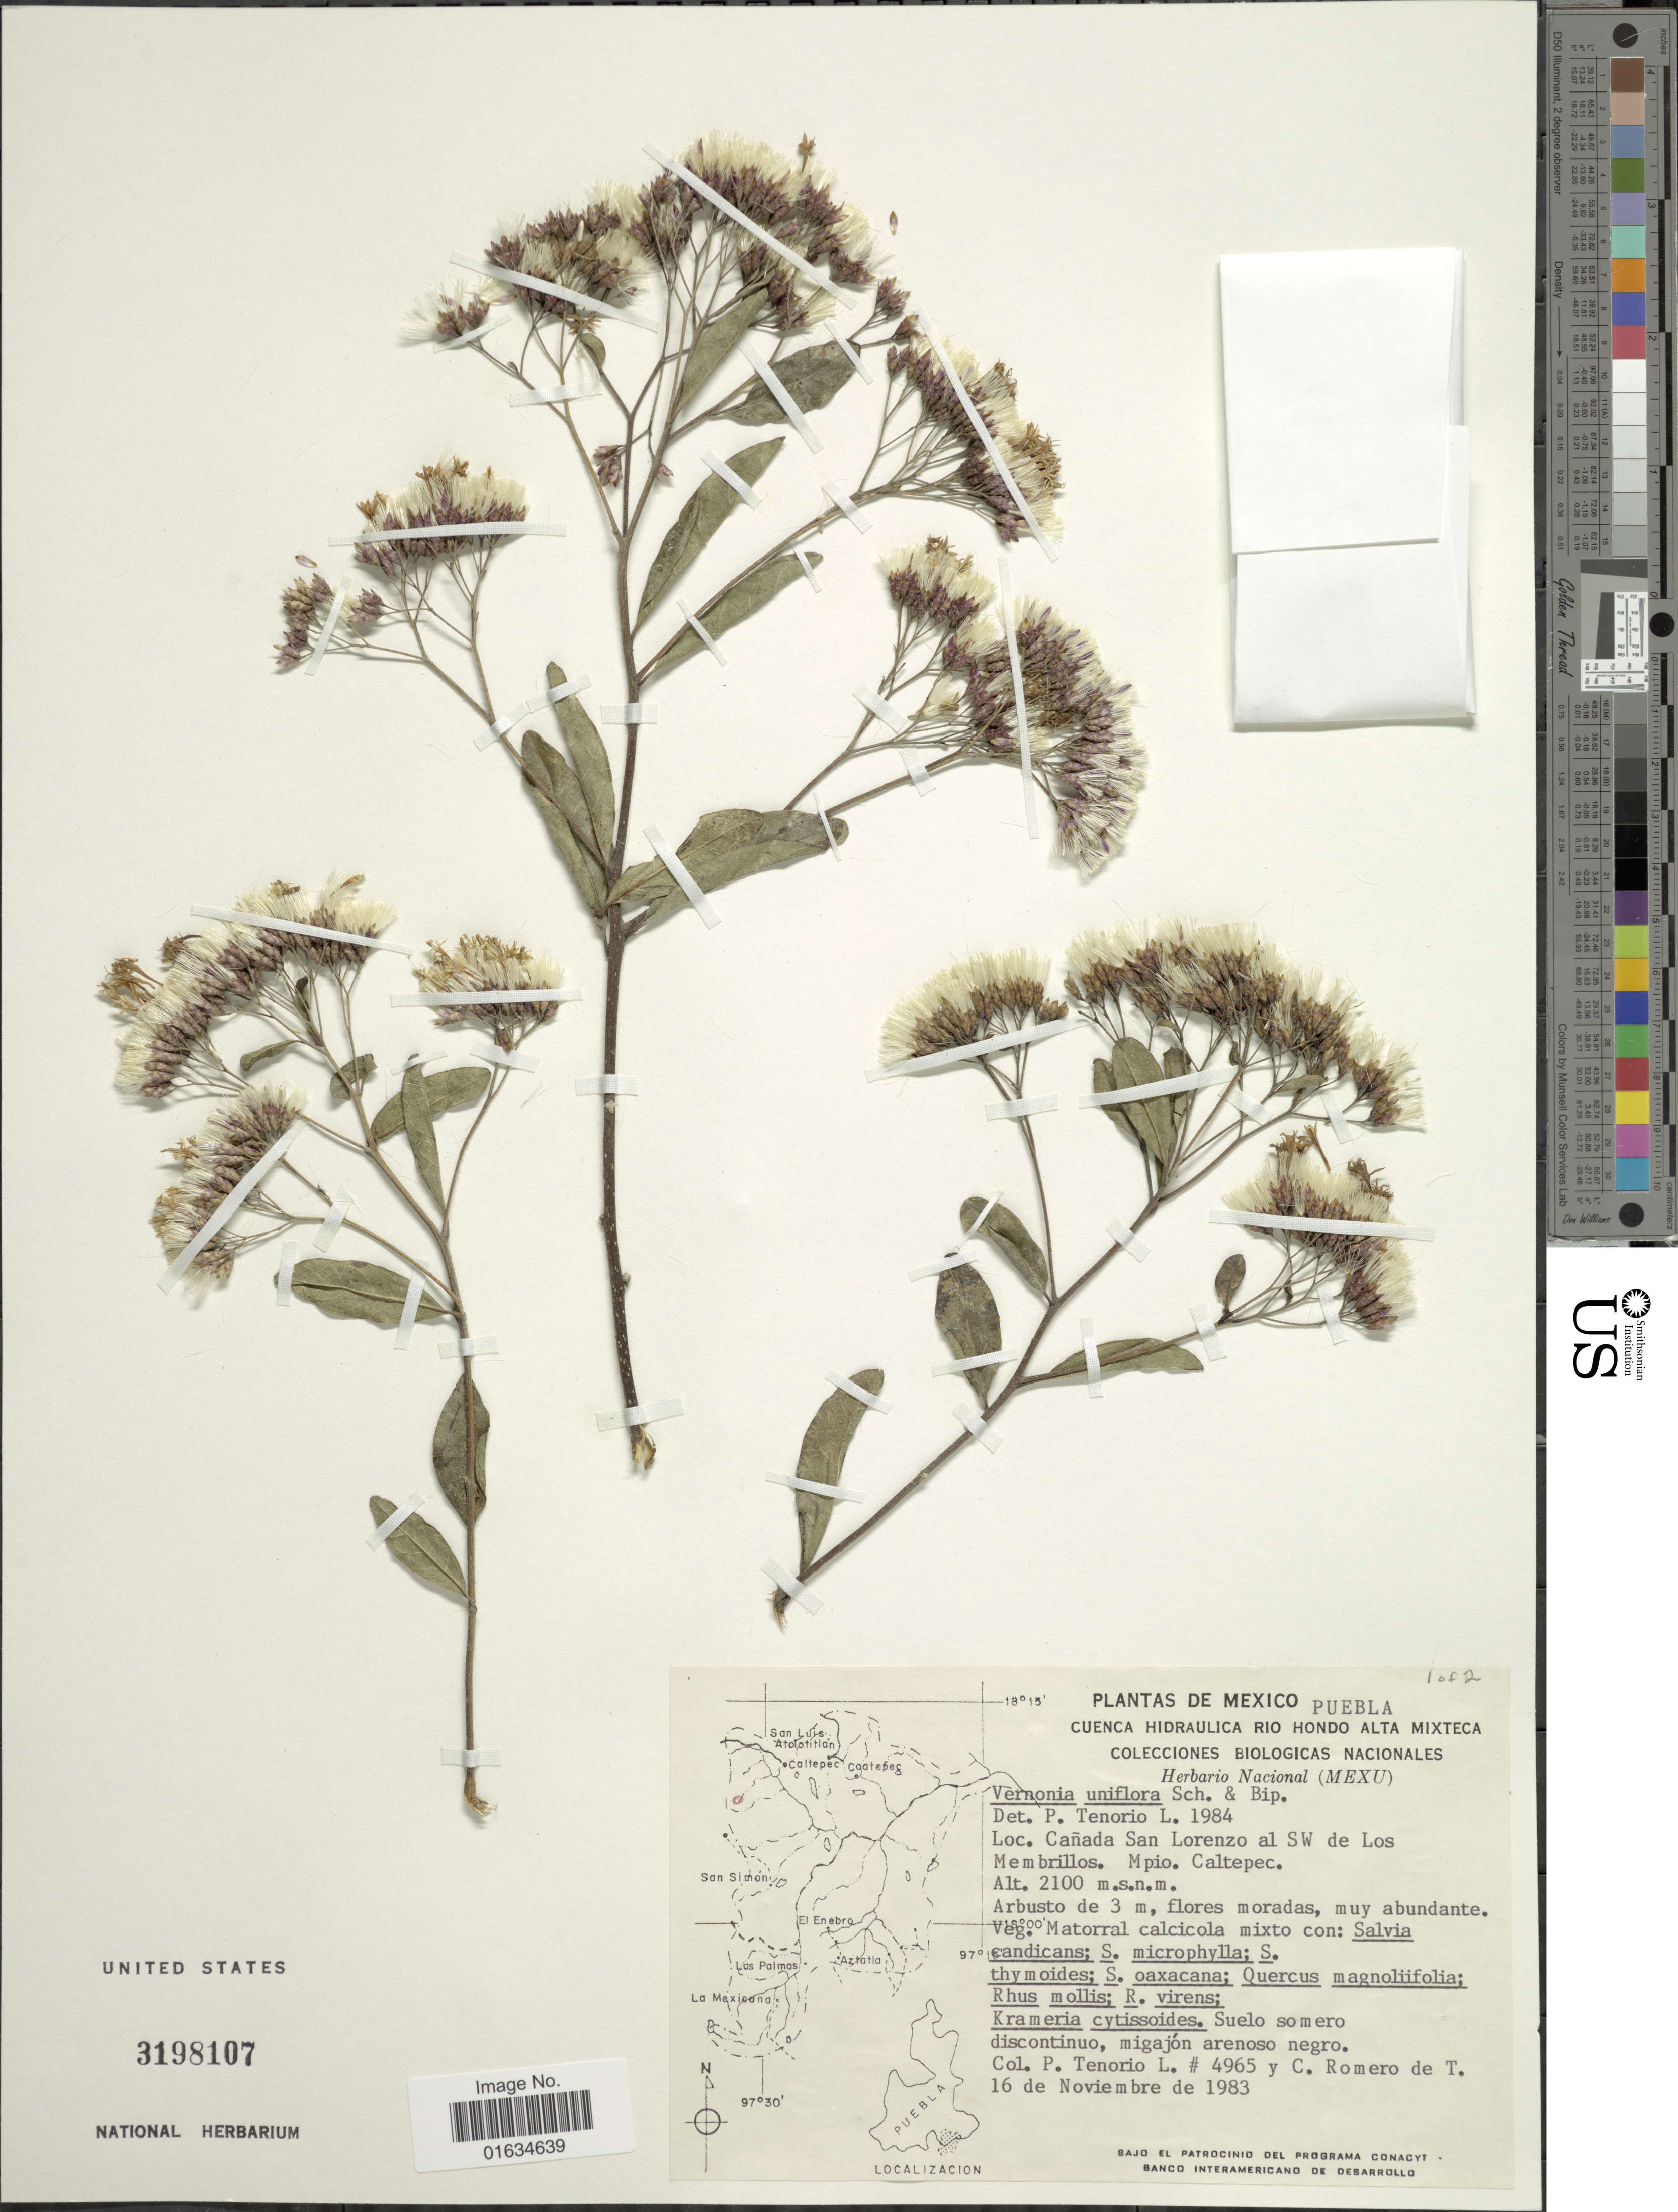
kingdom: Plantae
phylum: Tracheophyta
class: Magnoliopsida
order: Asterales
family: Asteraceae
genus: Critoniopsis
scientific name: Critoniopsis salicifolia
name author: (DC.) H. Rob.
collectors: P. Tenorio L. & C. Romero de T.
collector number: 4965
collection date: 1983-11-16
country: Mexico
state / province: Puebla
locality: Cuenca Rio Honda Alta Mixteca, Cañada San lorenzo al SW de Los Membrillos, Mpio. Caltepec.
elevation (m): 2100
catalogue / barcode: US 3198107